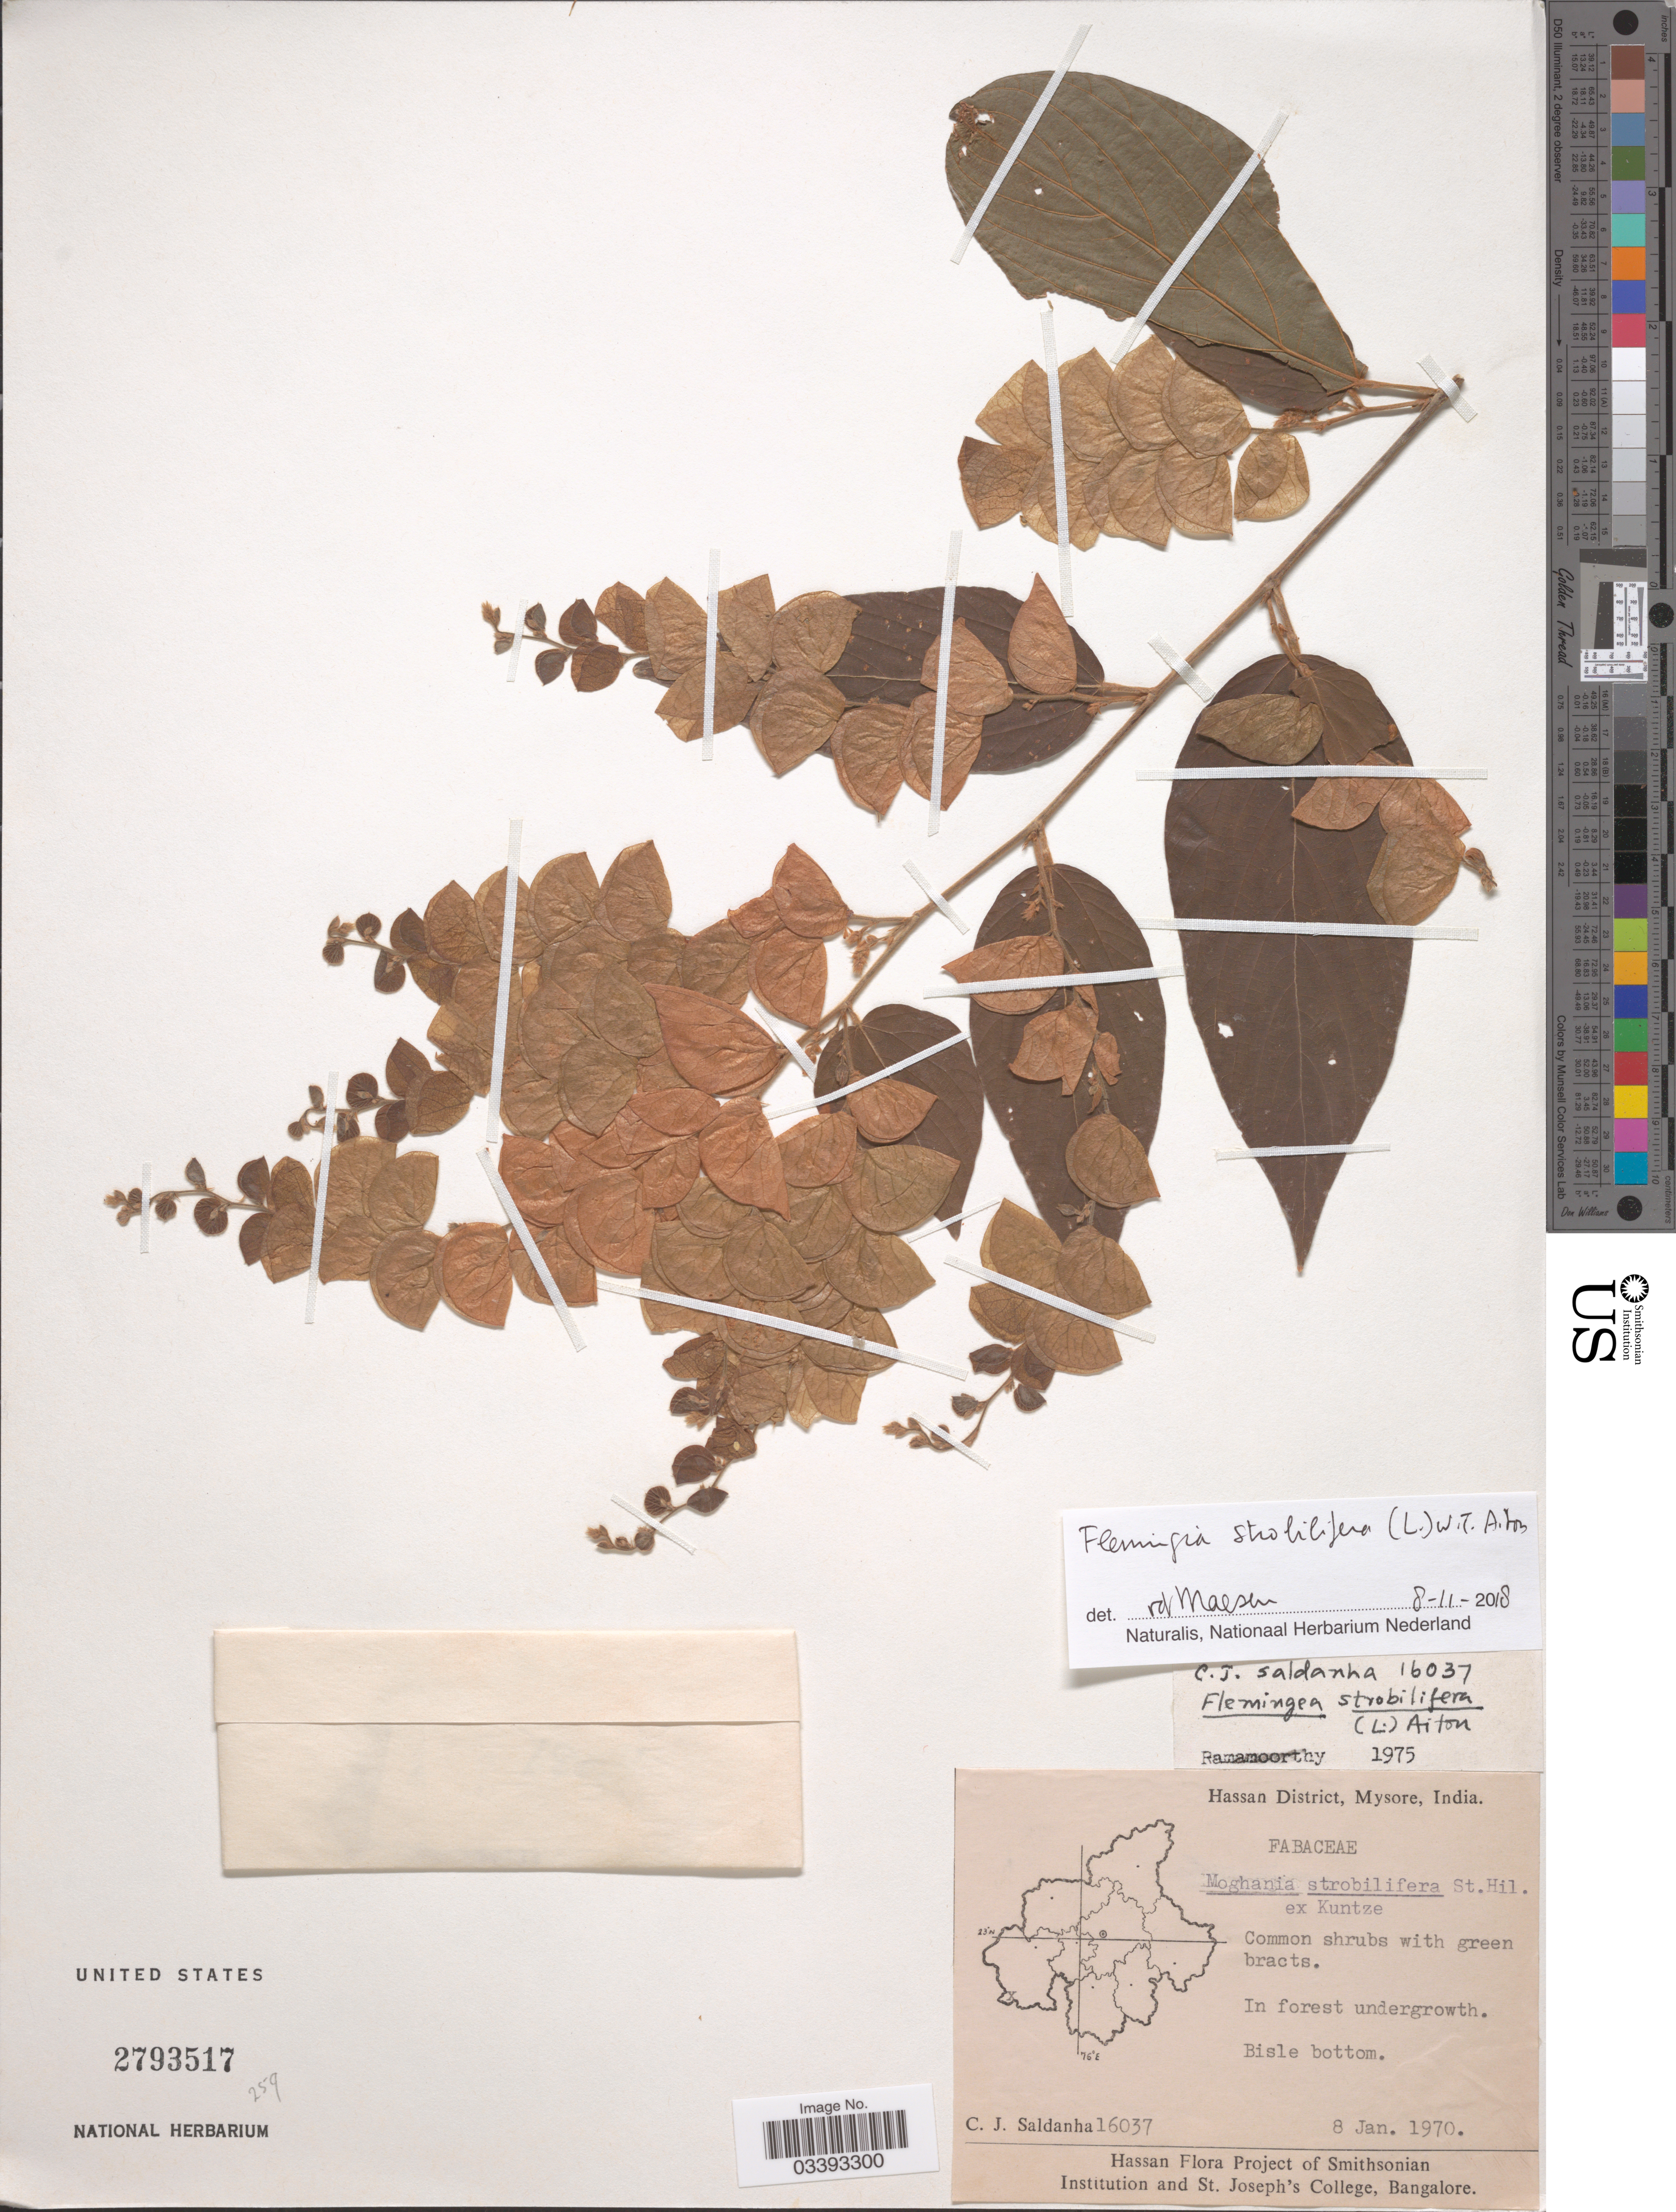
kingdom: Plantae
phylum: Tracheophyta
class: Magnoliopsida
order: Fabales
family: Fabaceae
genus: Flemingia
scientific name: Flemingia strobilifera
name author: (L.) W.T. Aiton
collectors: C. J. Saldanha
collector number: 16037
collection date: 1970-01-08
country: India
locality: Hassan District, Mysore. Bisle bottom.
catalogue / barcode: US 2793517